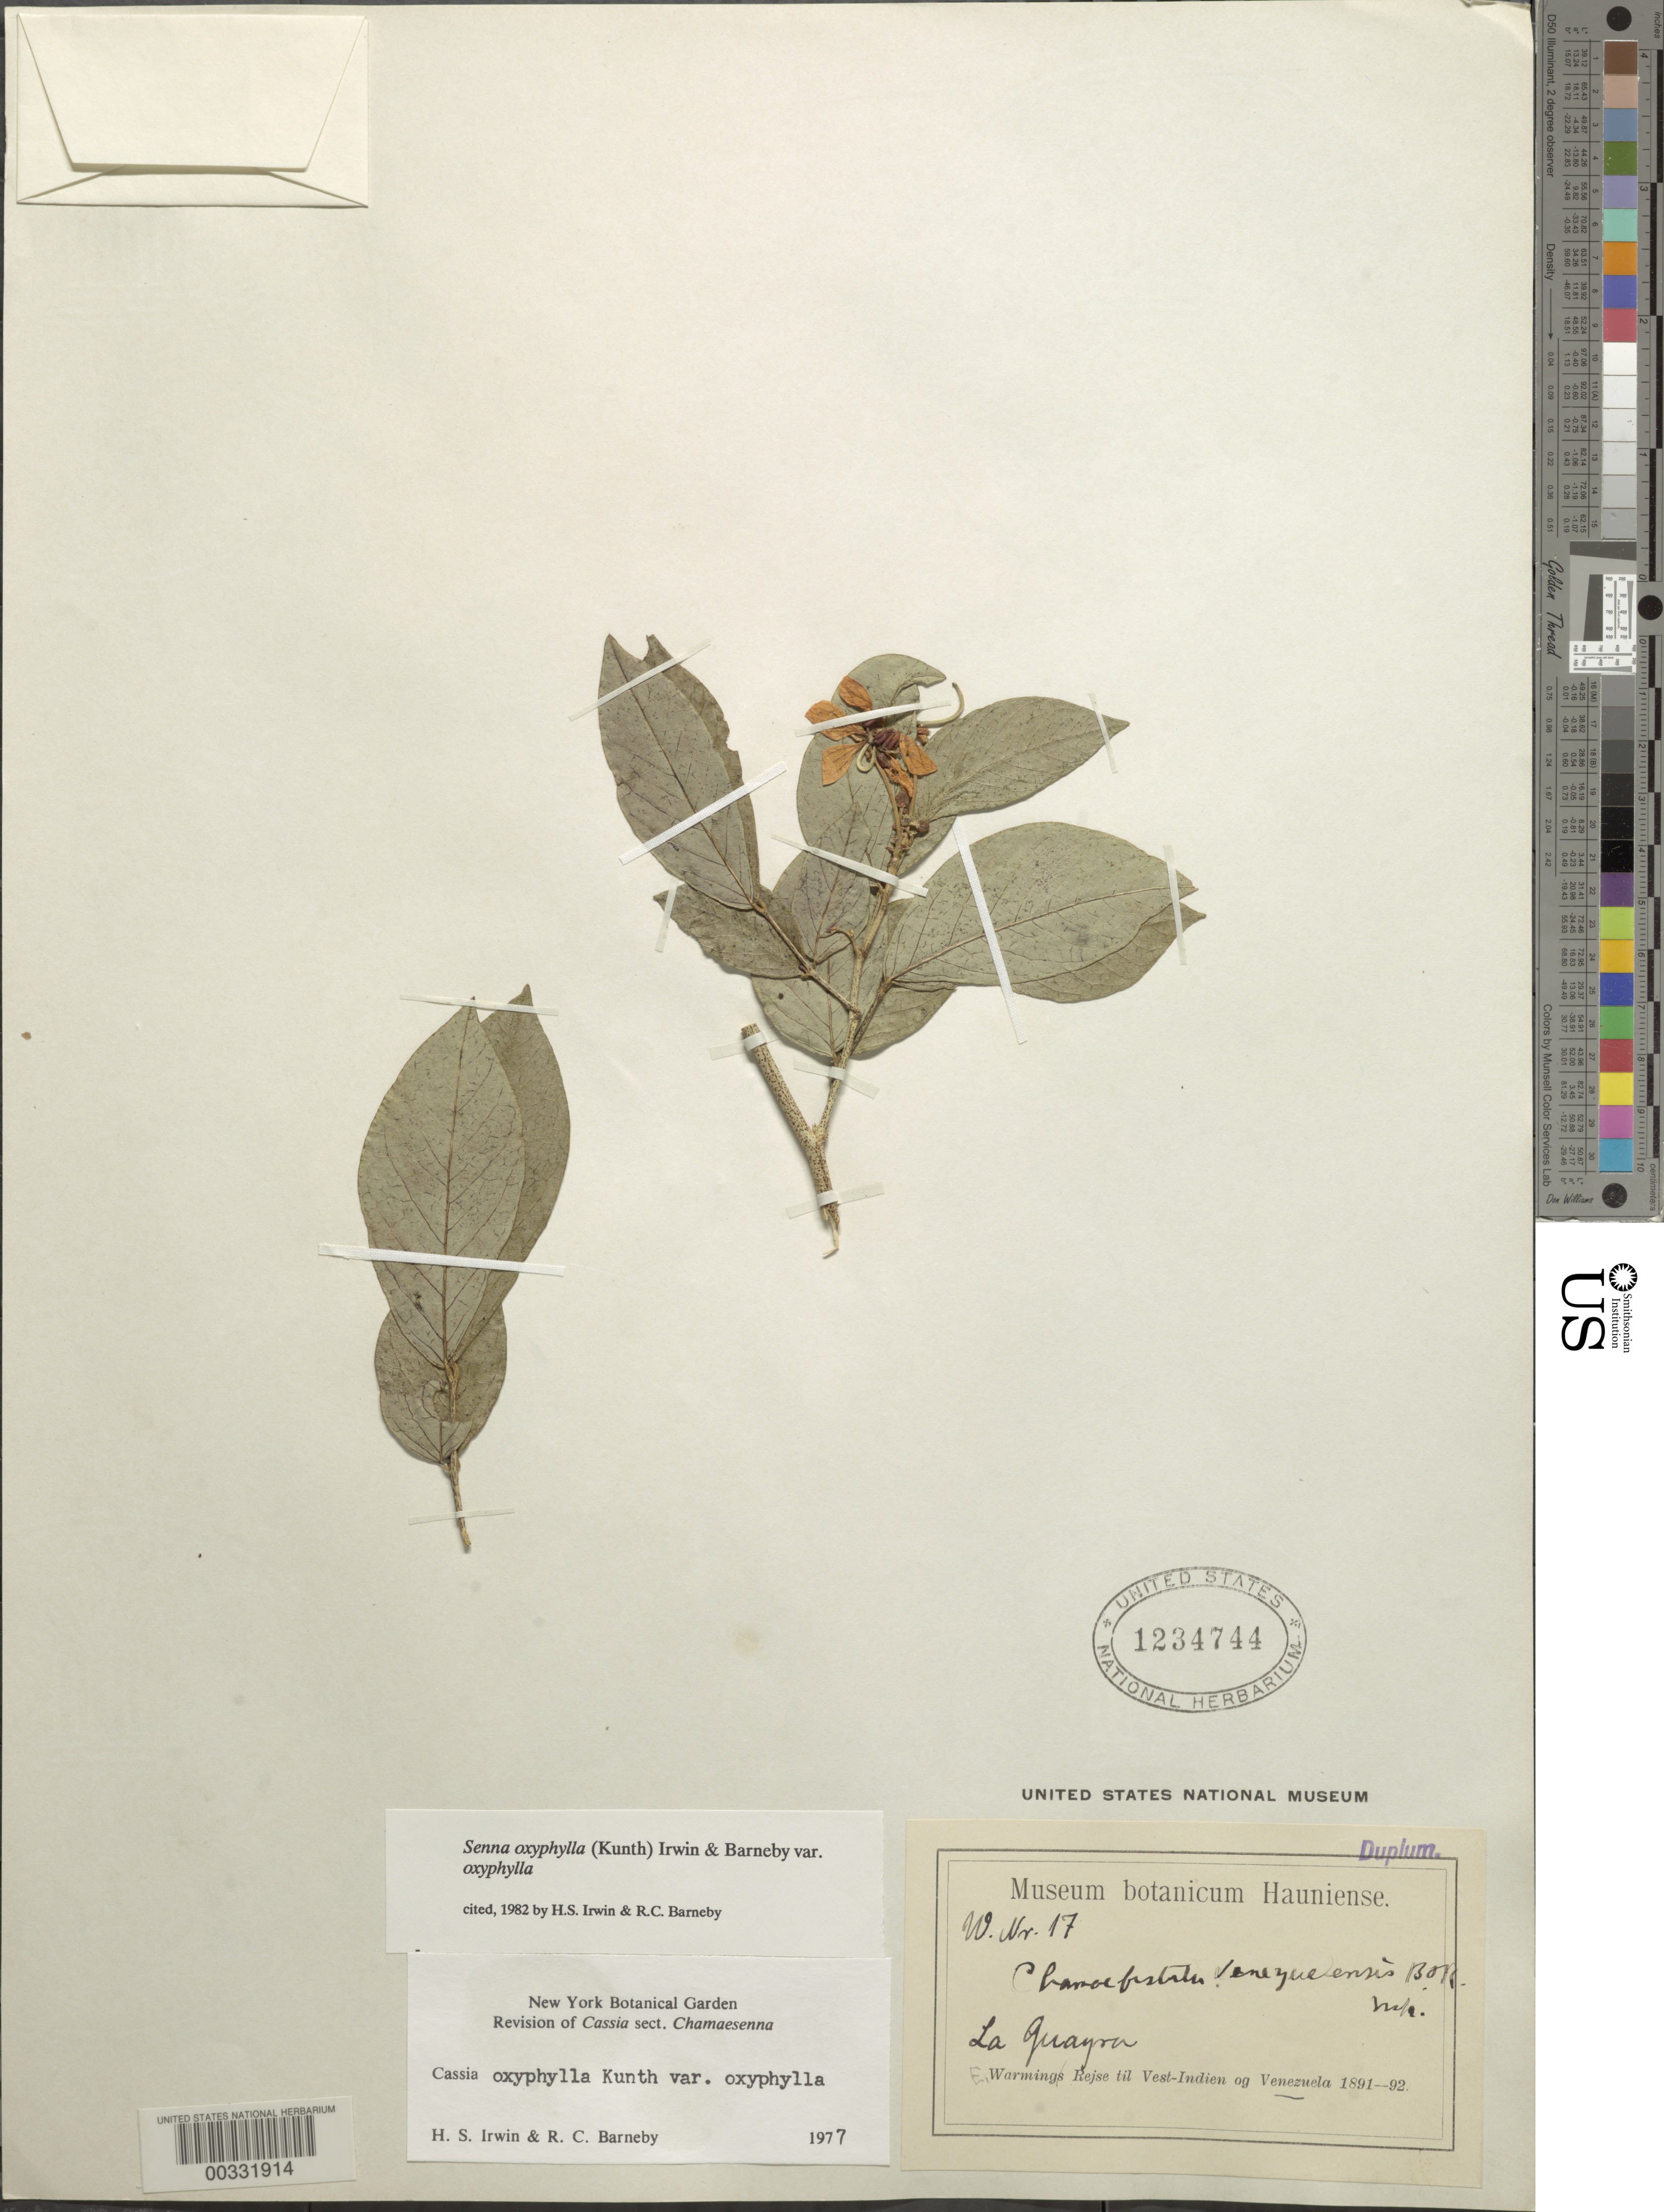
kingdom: Plantae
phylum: Tracheophyta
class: Magnoliopsida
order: Fabales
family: Fabaceae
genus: Senna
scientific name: Senna oxyphylla var. oxyphylla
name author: (Kunth) H.S. Irwin & Barneby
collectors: E. Warming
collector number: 17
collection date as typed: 1891 to -- -- 1892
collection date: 1891/1892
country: Venezuela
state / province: Distrito Federal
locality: La guaira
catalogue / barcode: US 1234744